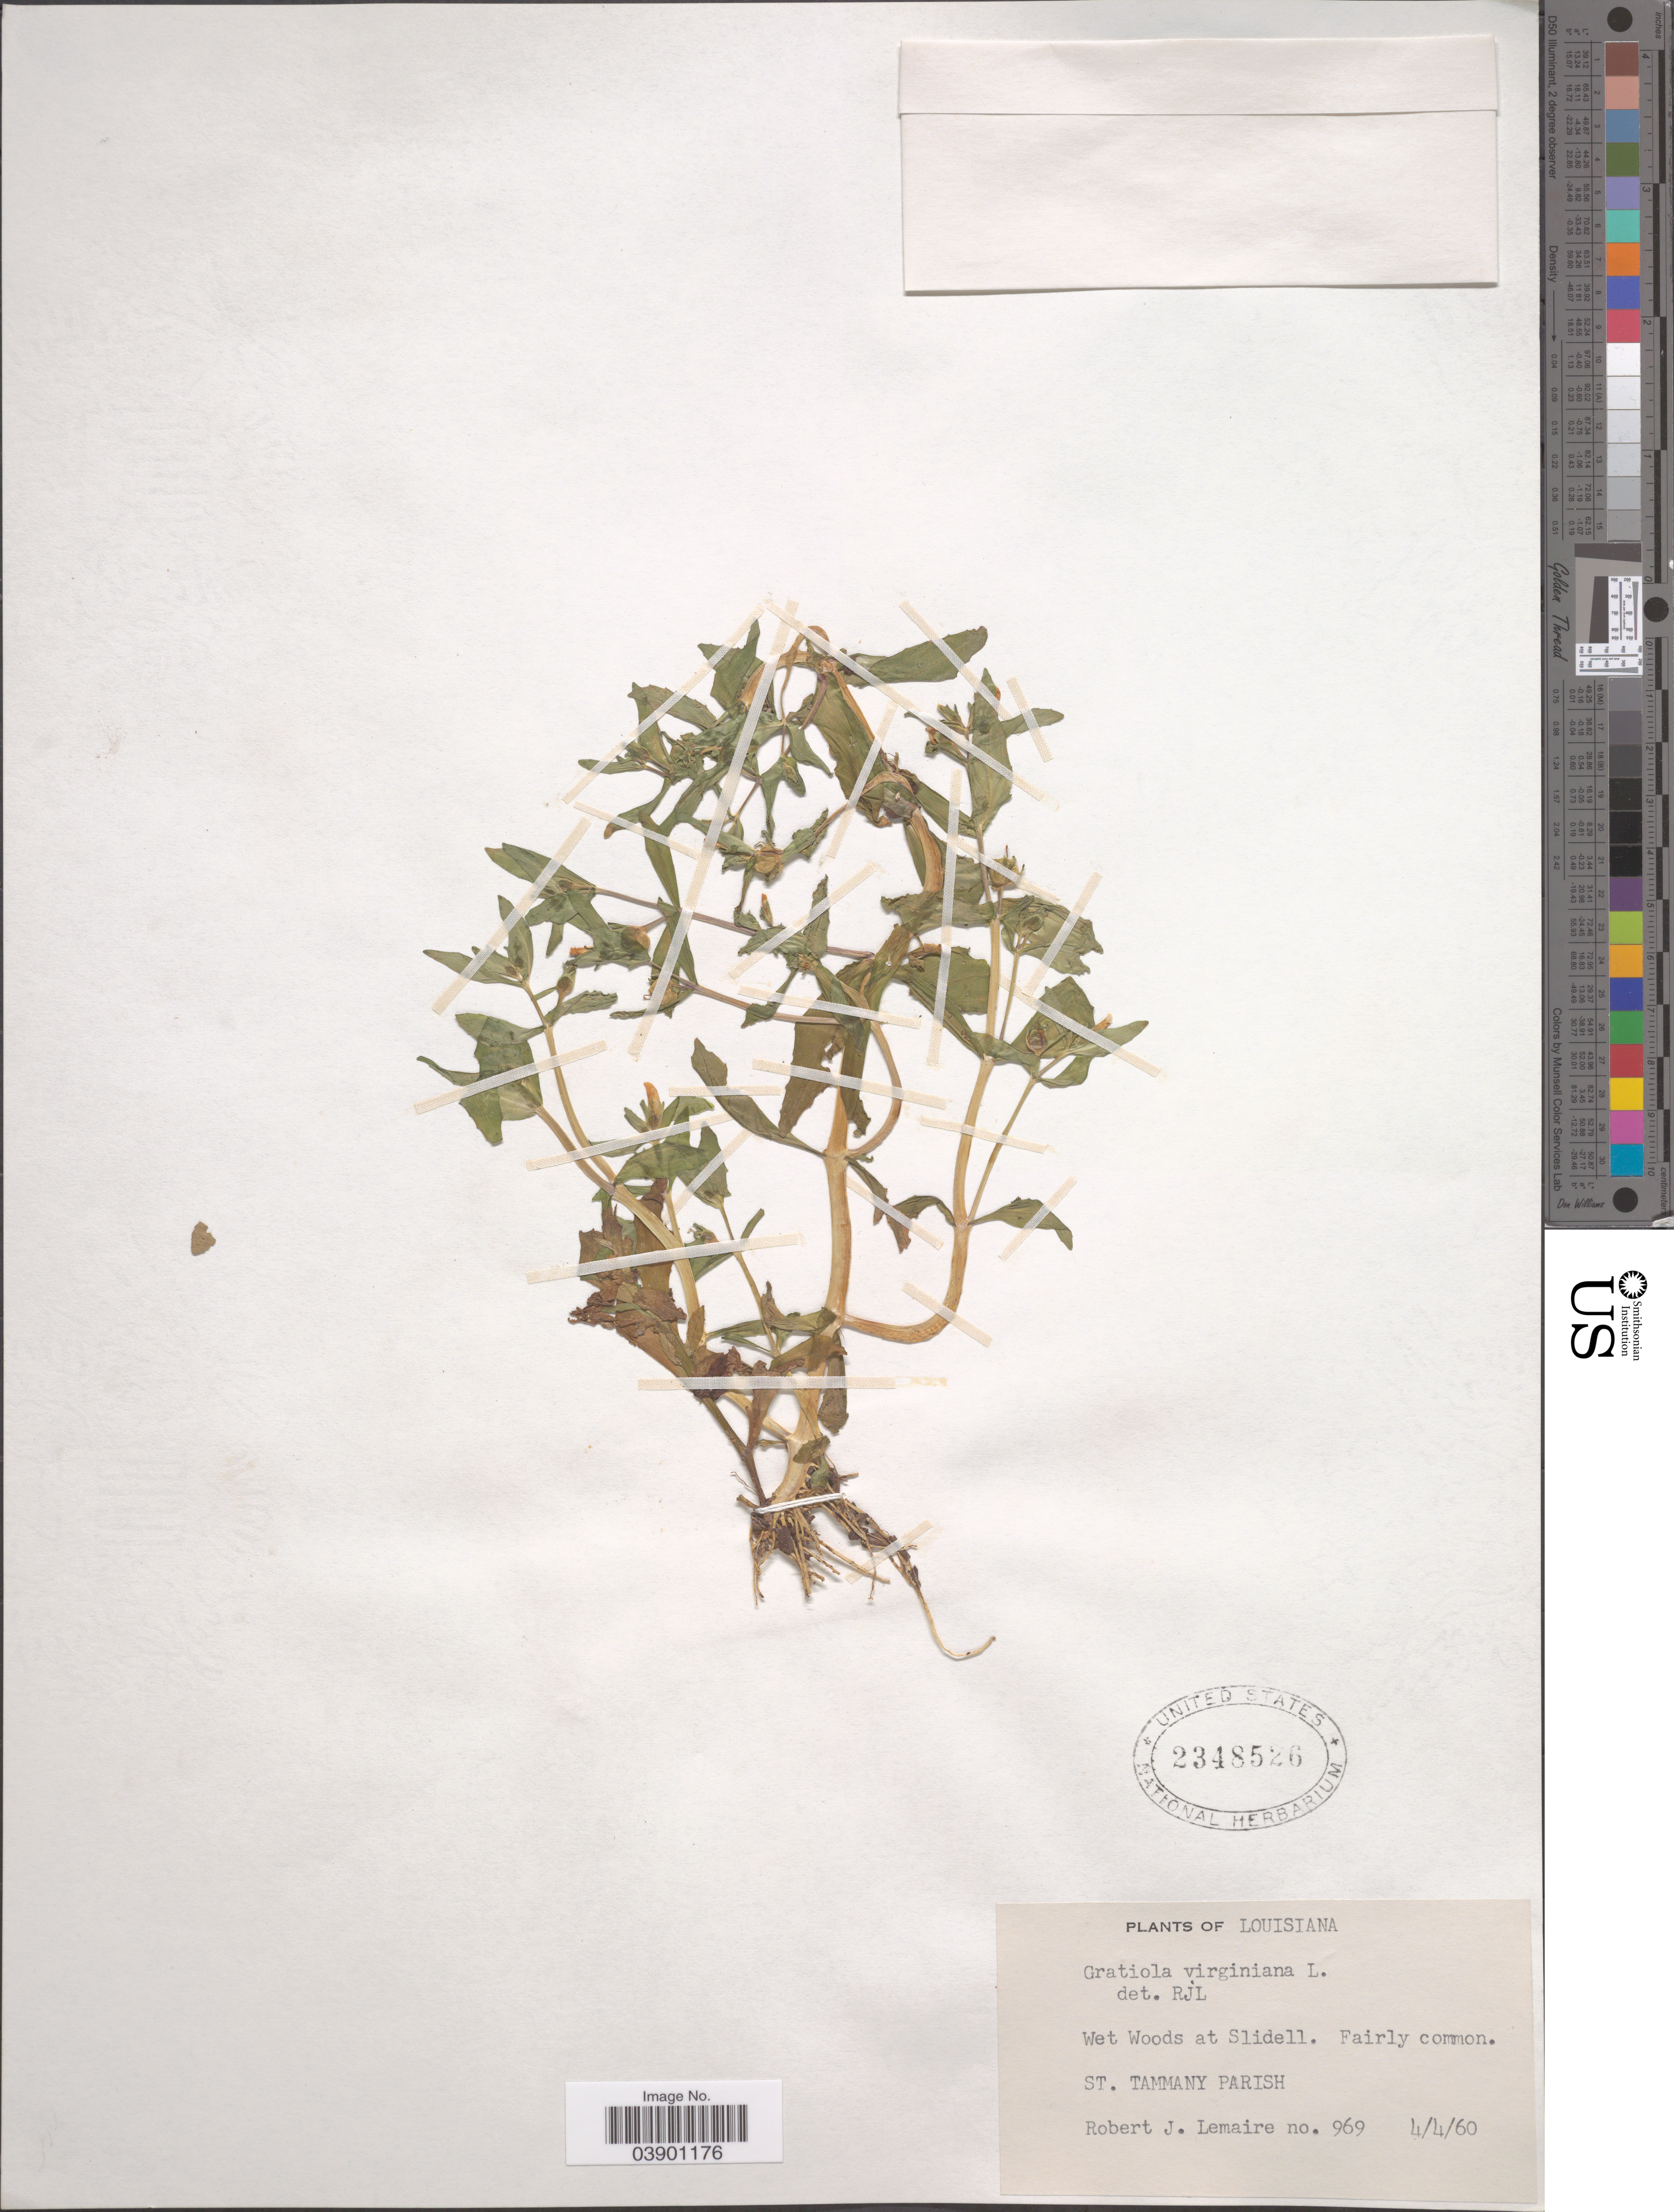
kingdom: Plantae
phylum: Tracheophyta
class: Magnoliopsida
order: Lamiales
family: Plantaginaceae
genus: Gratiola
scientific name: Gratiola virginiana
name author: L.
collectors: R. J. Lemaire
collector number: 969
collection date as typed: Transcribed d/m/y: 4/4/60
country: United States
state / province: Louisiana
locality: Wet Woods at Slidell. St. Tammany Parish.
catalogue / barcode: US 2348526